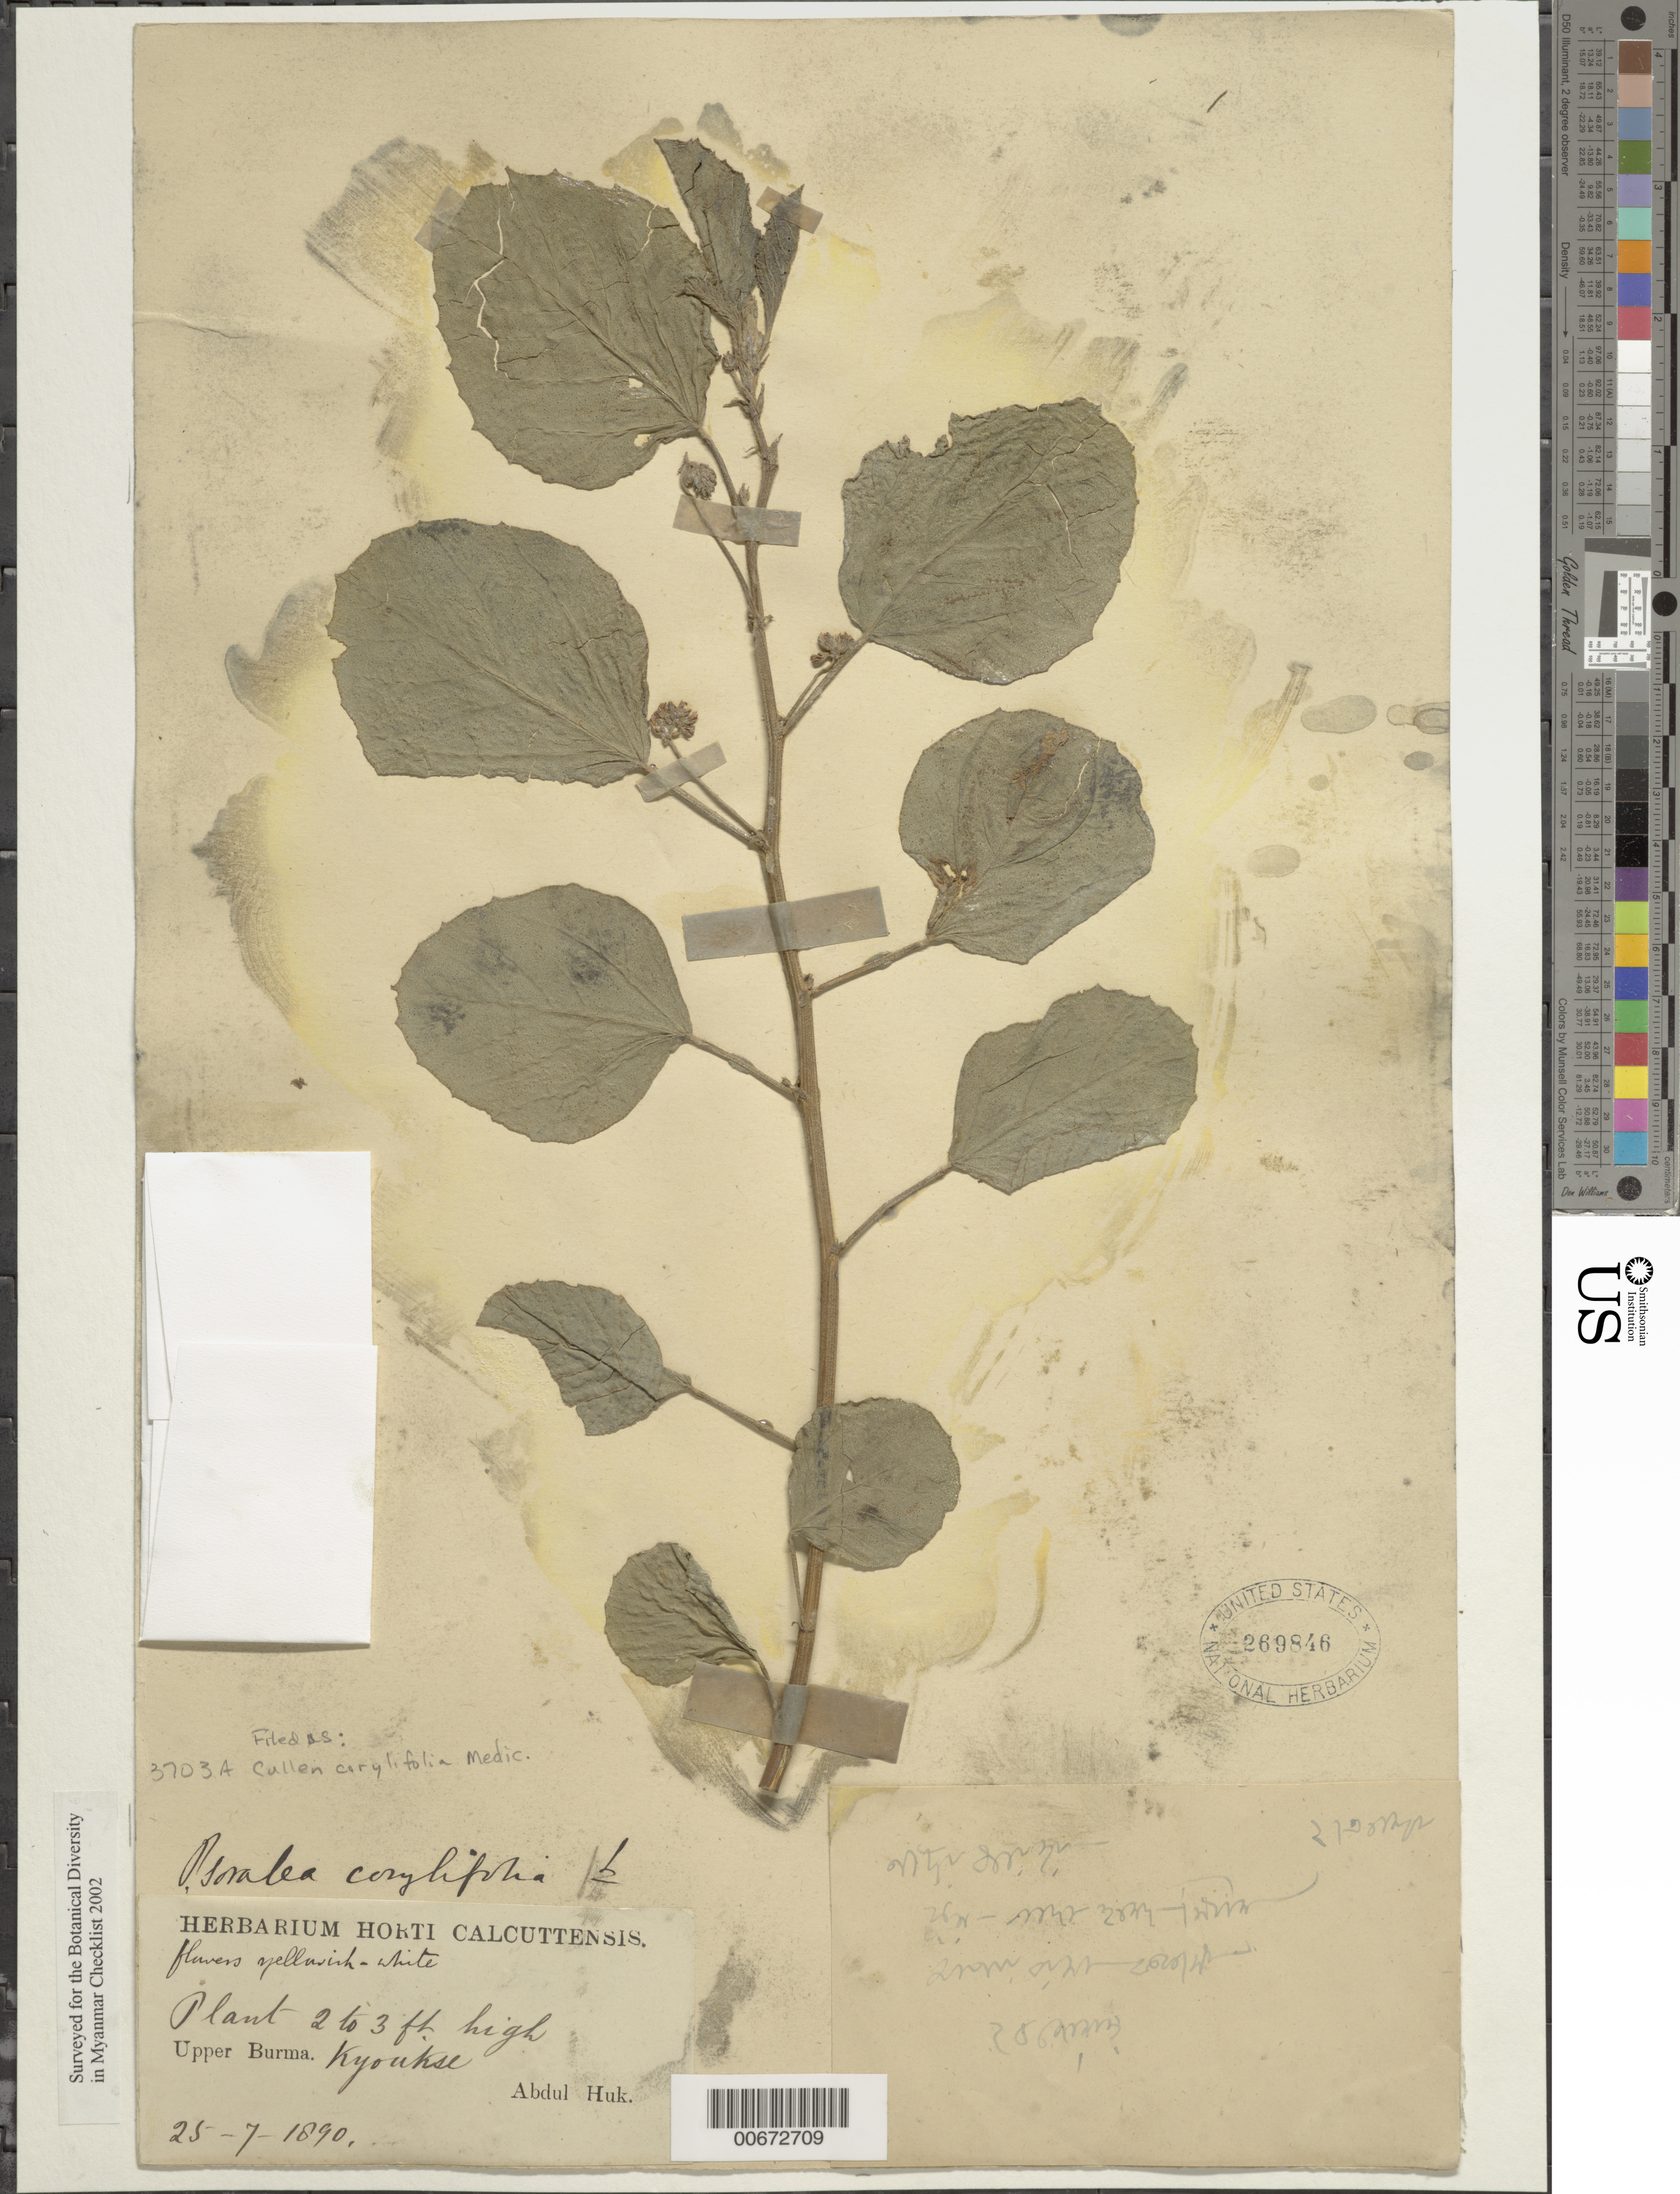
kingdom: Plantae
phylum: Tracheophyta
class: Magnoliopsida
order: Fabales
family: Fabaceae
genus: Cullen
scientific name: Cullen corylifolium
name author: Medik.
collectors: A. Huk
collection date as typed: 25 Jul 1890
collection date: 1890-07-25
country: Myanmar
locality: Upper Burma, Kyoukse.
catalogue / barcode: US 269846